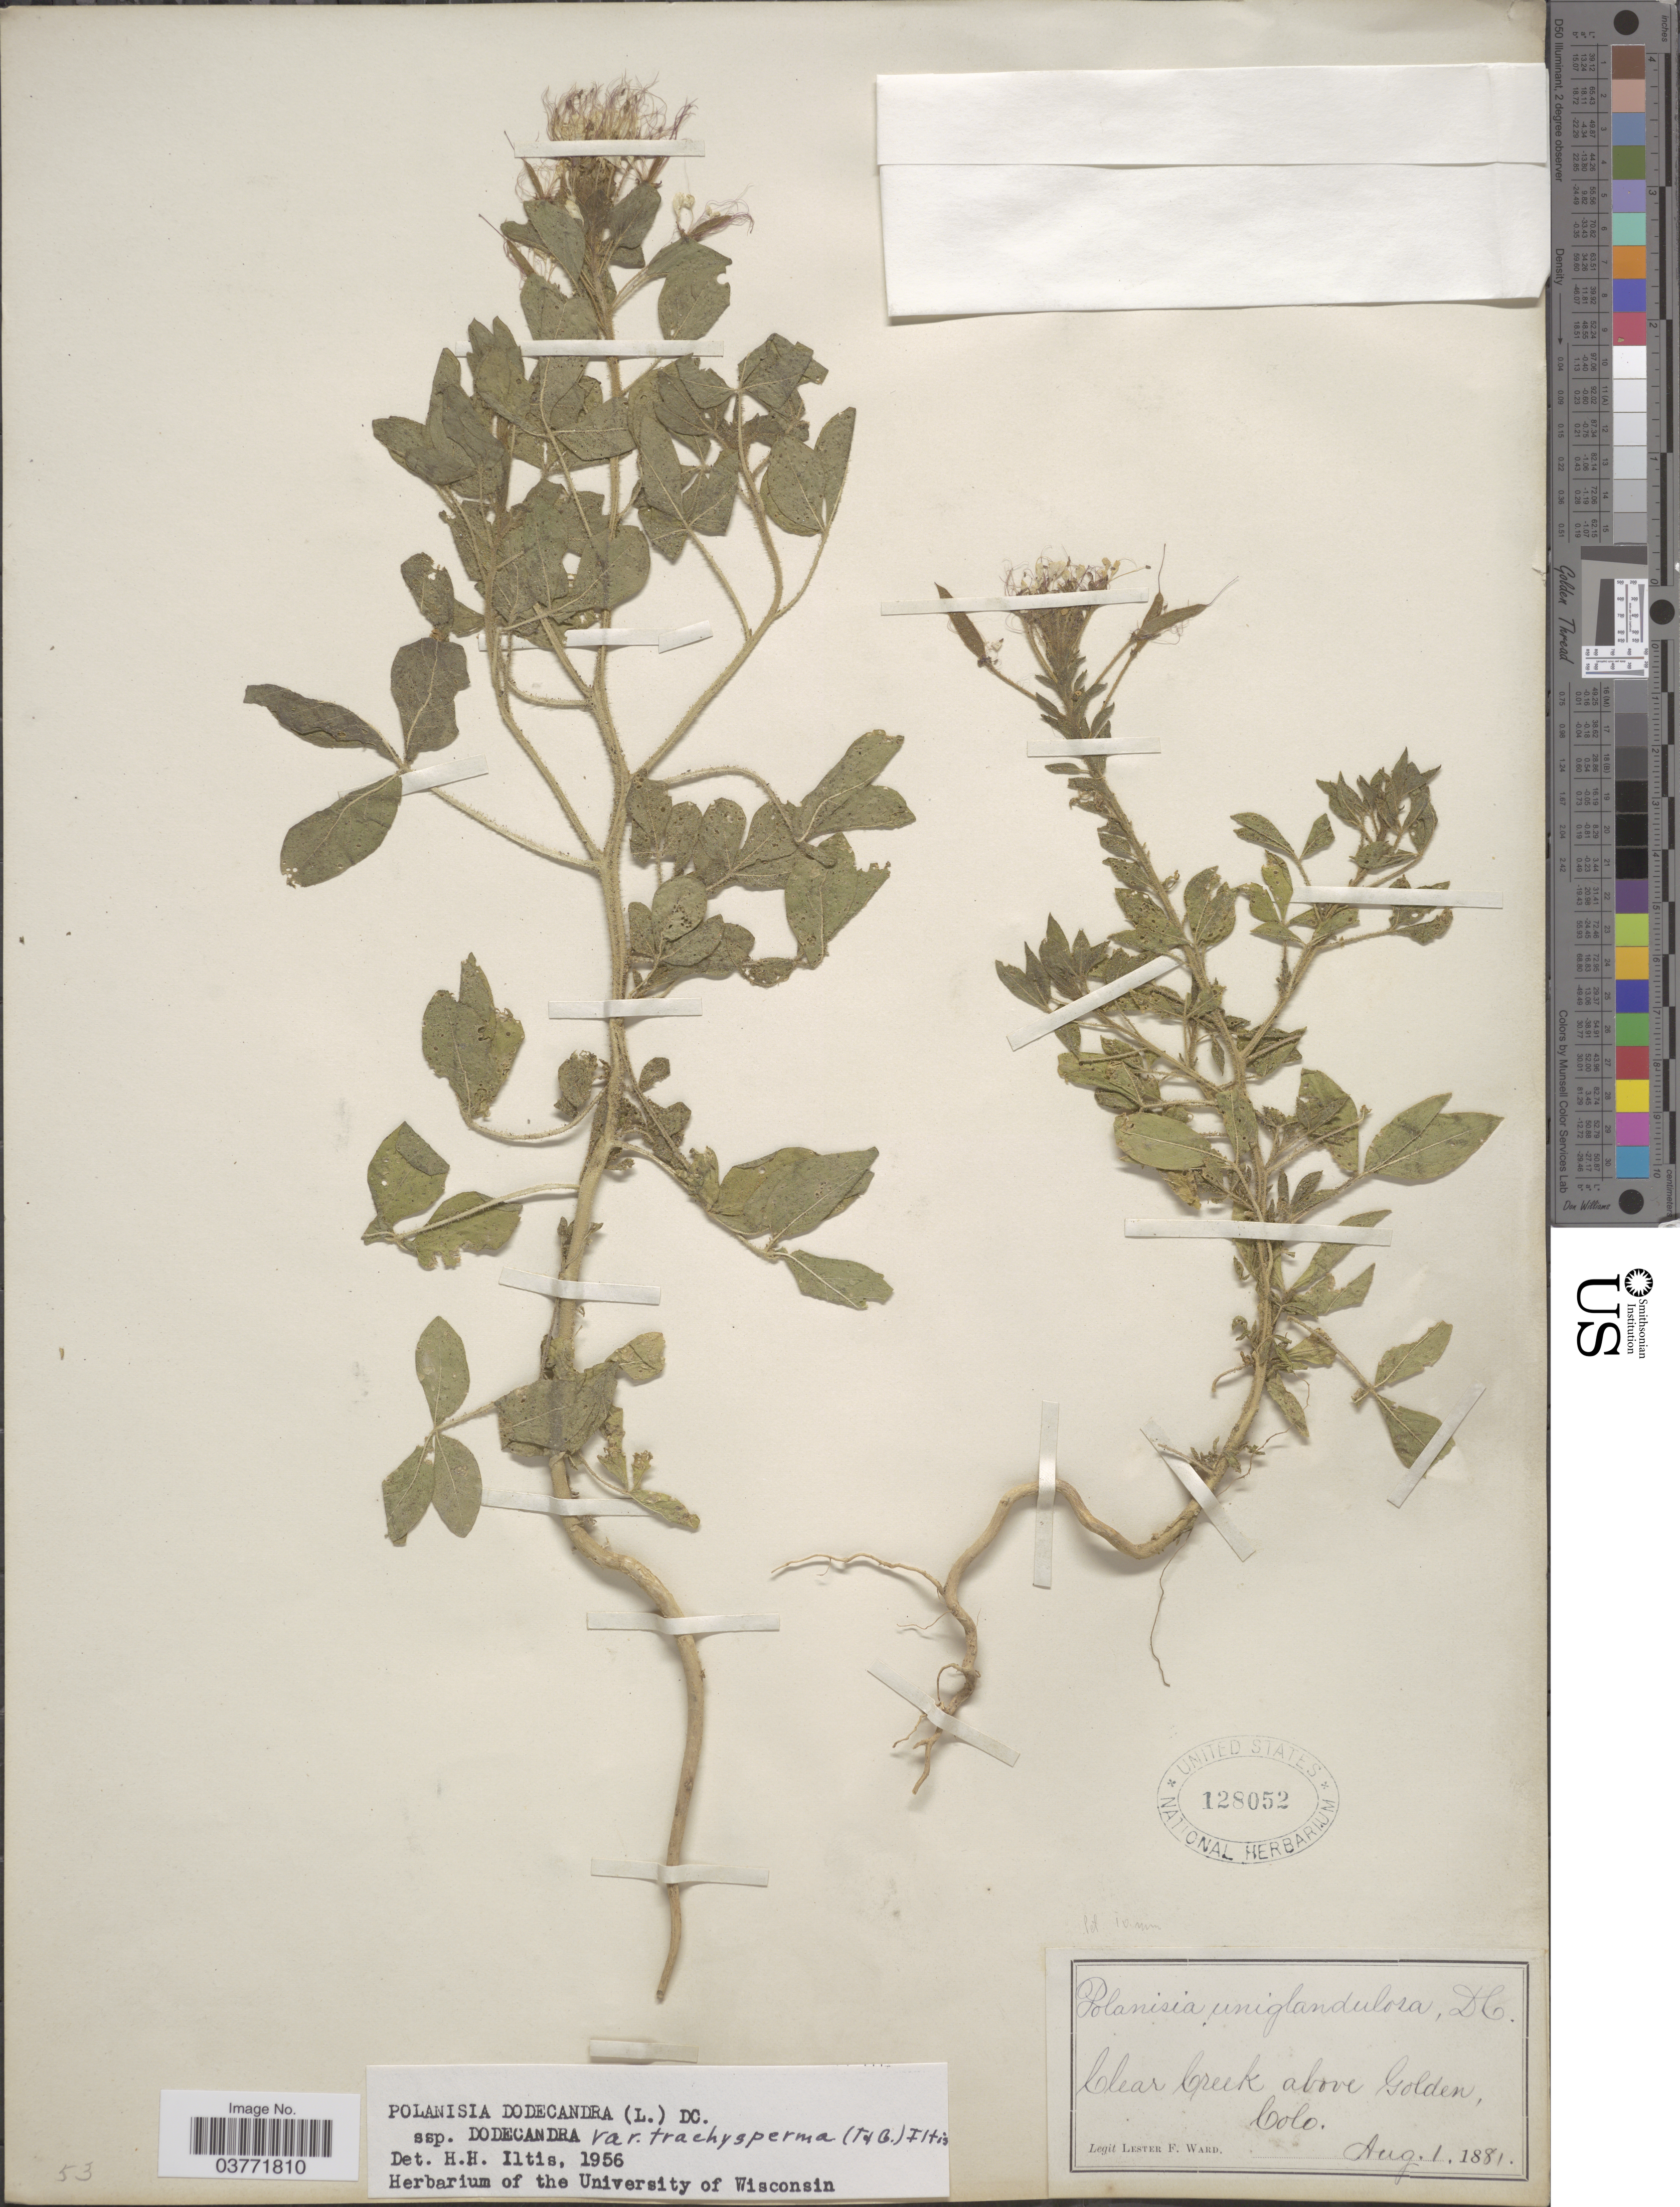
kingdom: Plantae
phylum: Tracheophyta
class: Magnoliopsida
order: Brassicales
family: Cleomaceae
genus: Polanisia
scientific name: Polanisia trachysperma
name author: Torr. & A. Gray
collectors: L. F. Ward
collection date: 1881-08-01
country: United States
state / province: Colorado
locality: Clear Creek above Golden.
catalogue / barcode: US 128052